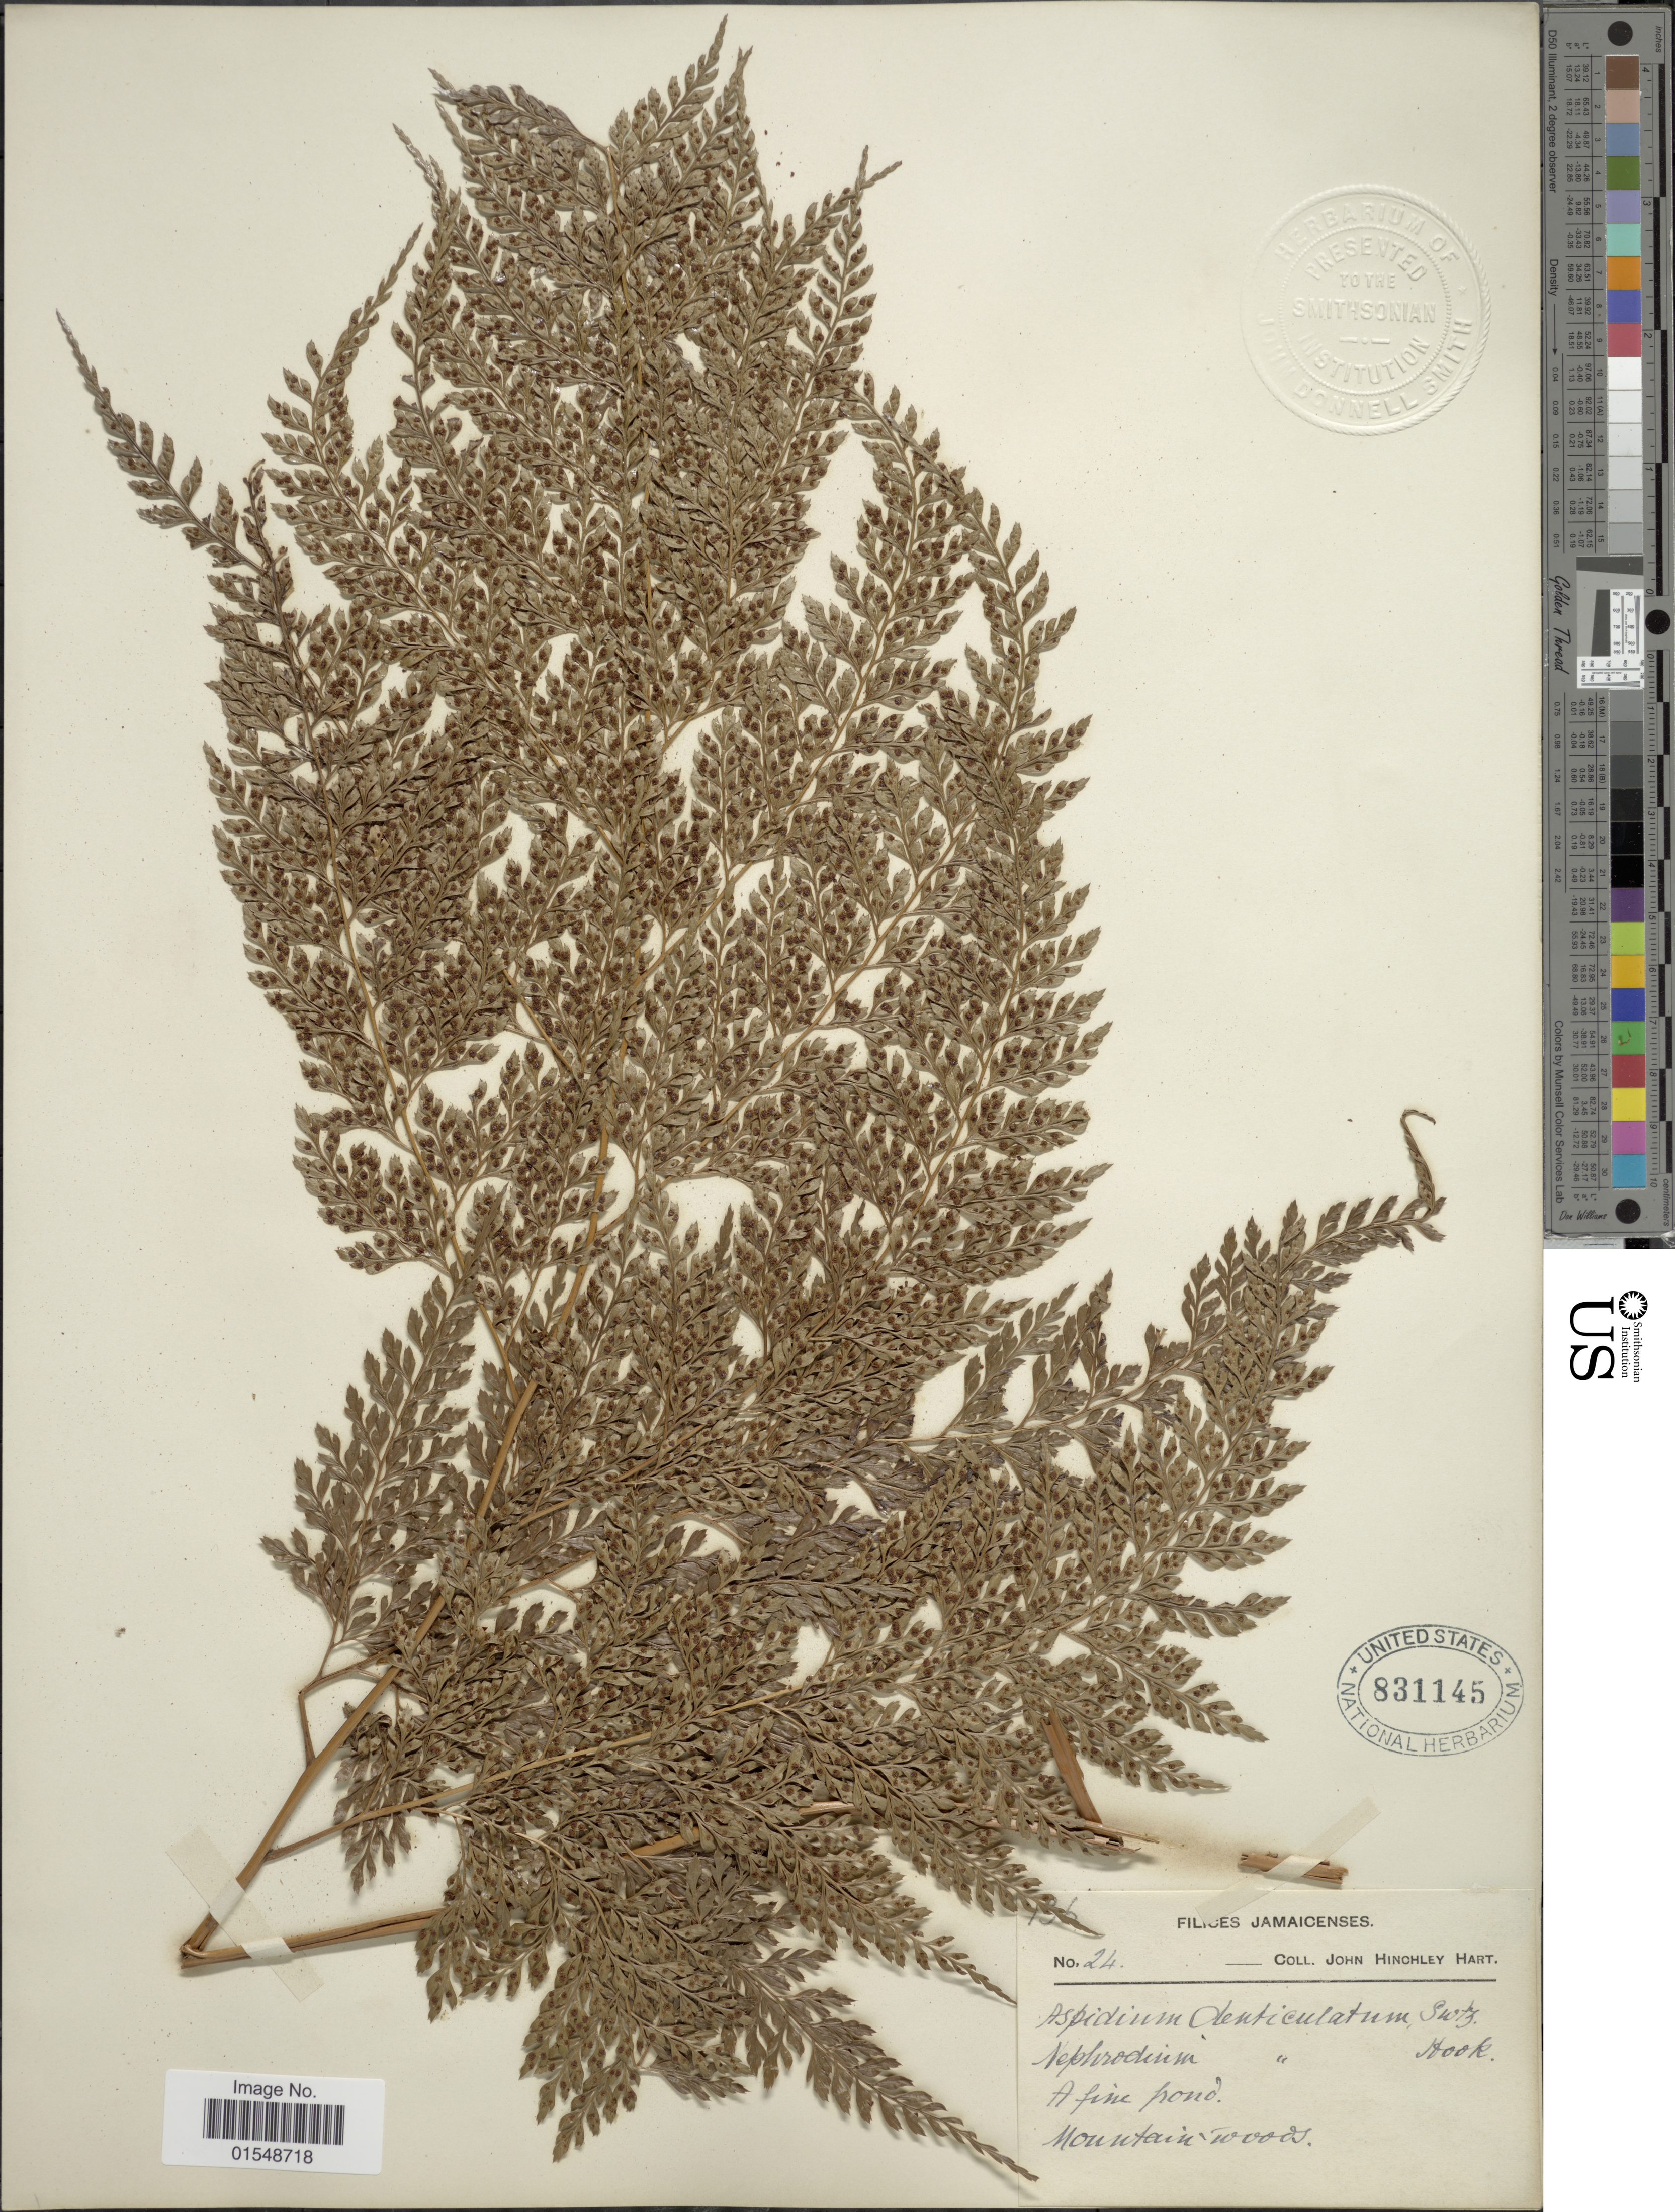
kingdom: Plantae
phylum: Tracheophyta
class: Polypodiopsida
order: Polypodiales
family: Dryopteridaceae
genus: Arachniodes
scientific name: Arachniodes denticulata var. denticulata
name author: (Sw.) Ching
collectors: J. H. Hart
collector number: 24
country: Jamaica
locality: Mountain in woods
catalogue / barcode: US 831145